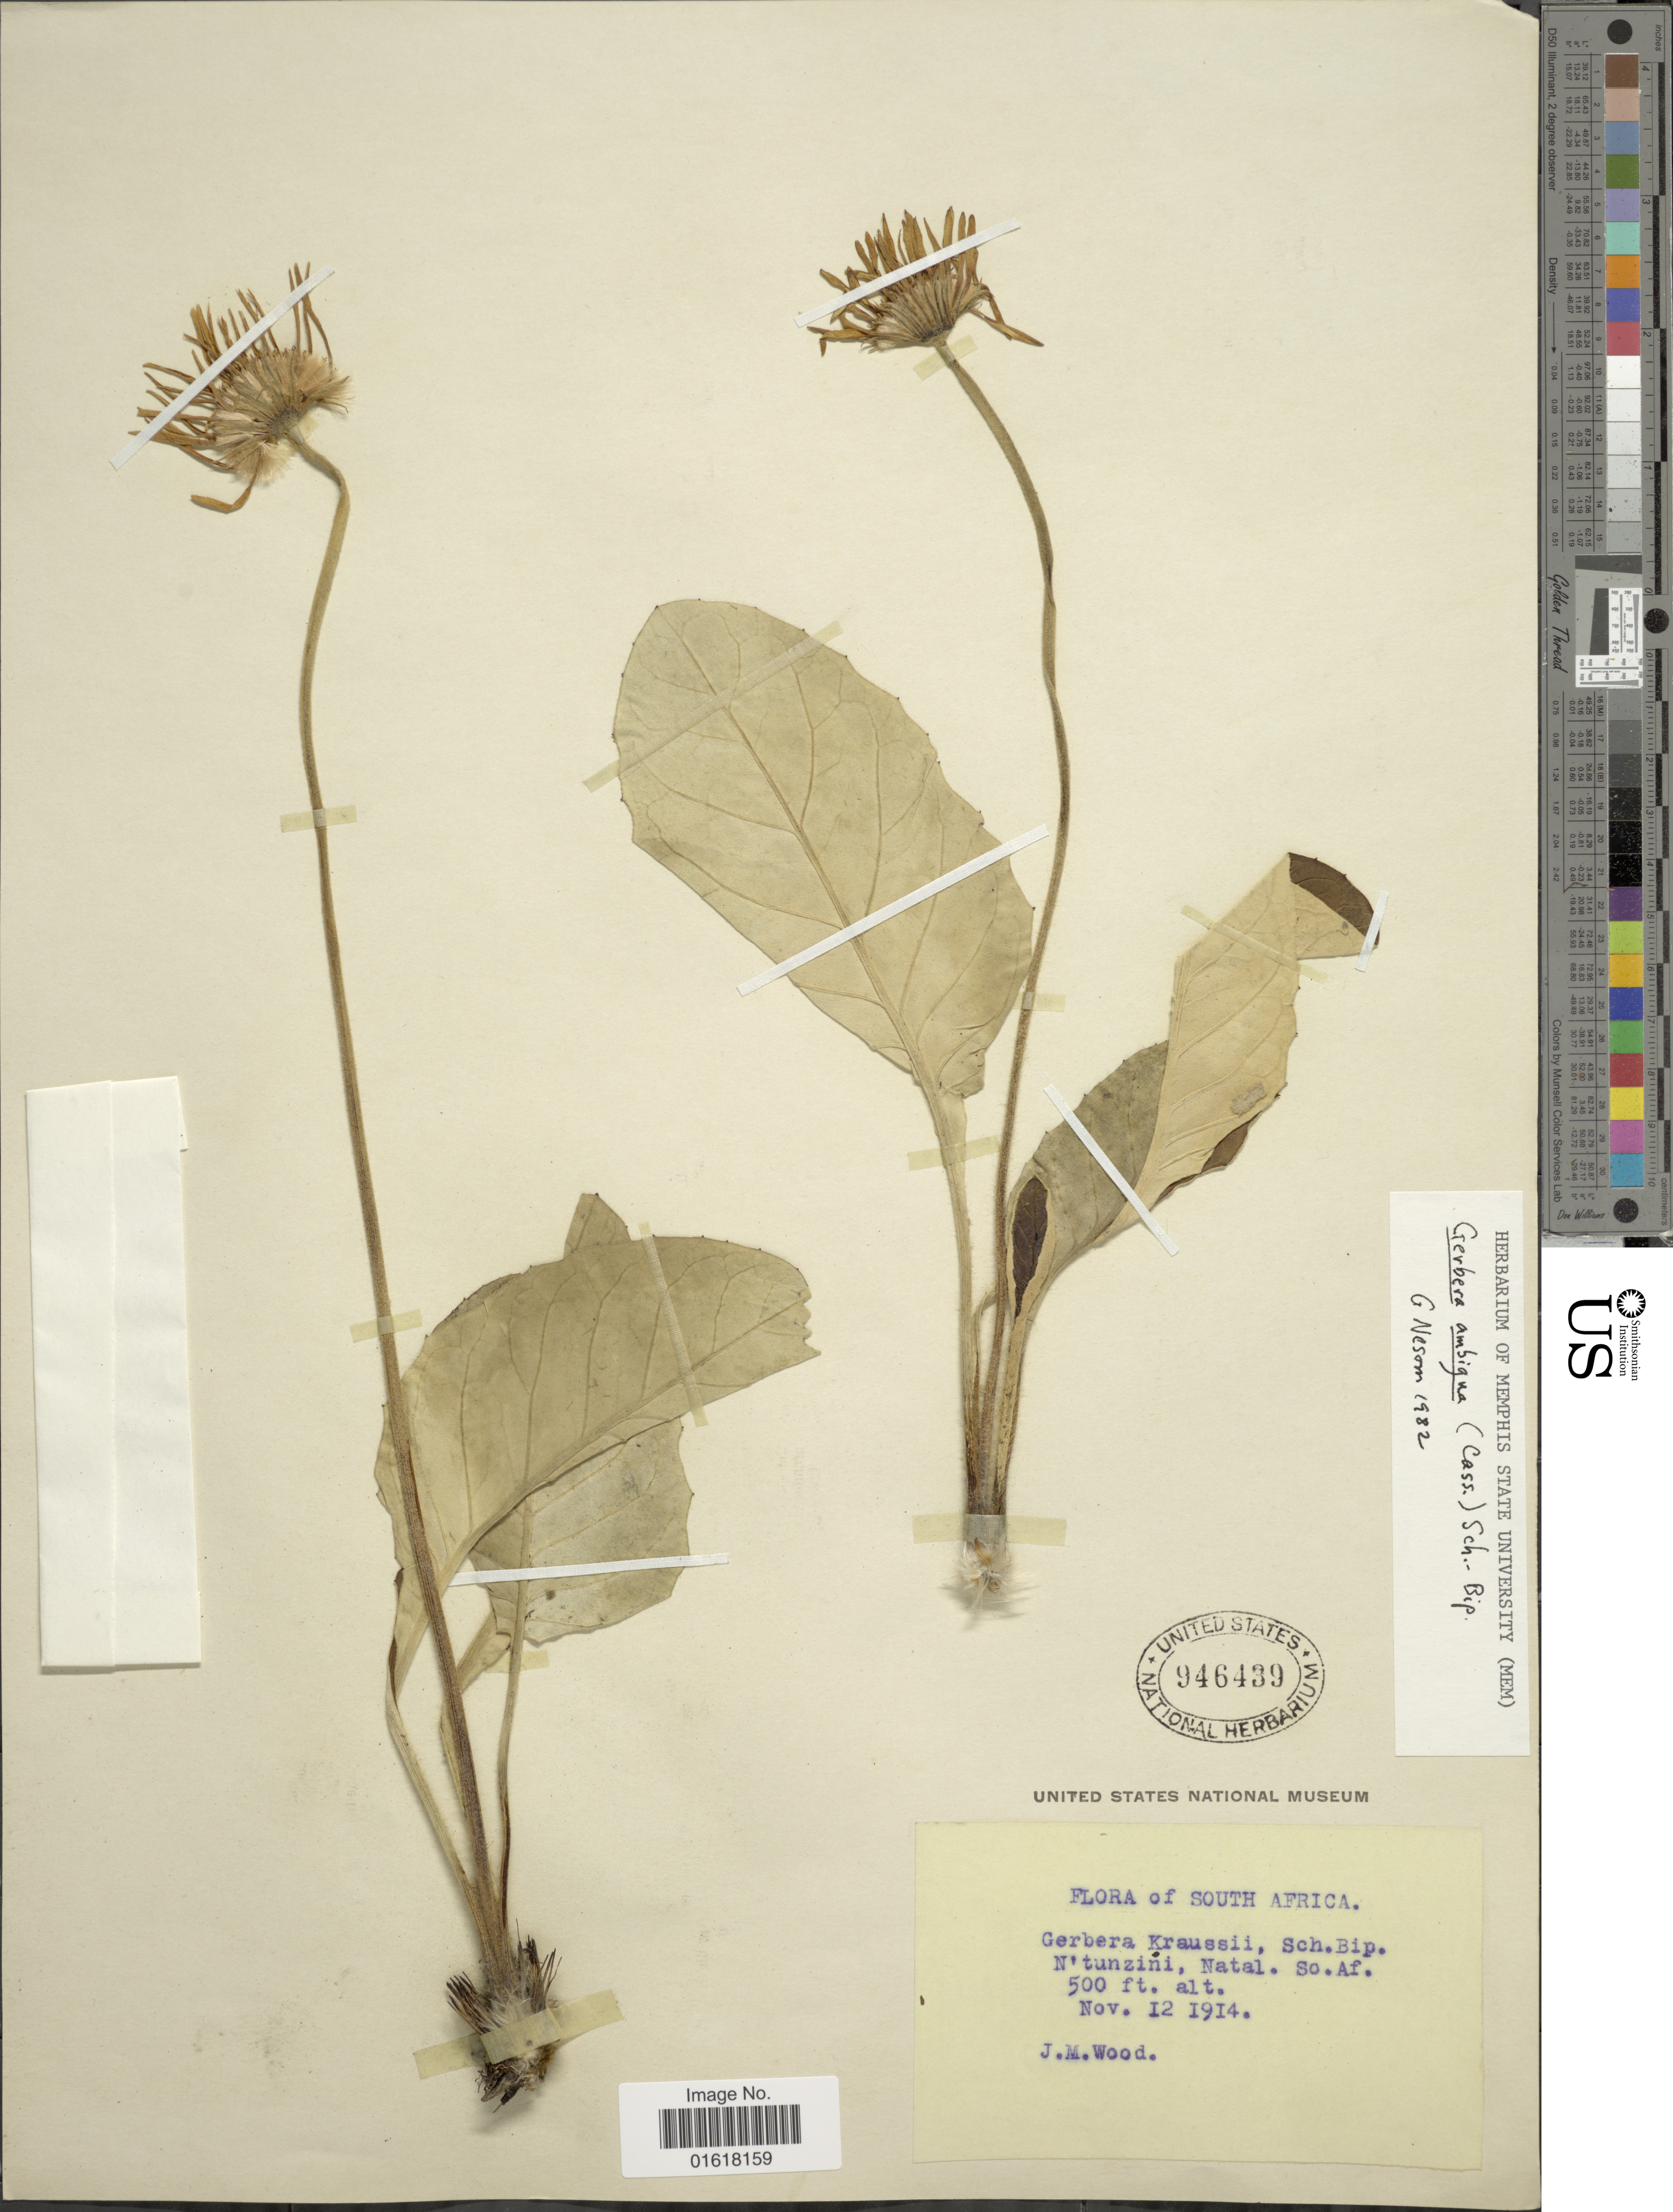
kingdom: Plantae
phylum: Tracheophyta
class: Magnoliopsida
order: Asterales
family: Asteraceae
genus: Gerbera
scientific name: Gerbera ambigua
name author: (Cass.) Sch. Bip.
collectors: J. M. Wood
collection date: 1914-11-12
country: South Africa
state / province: KwaZulu-Natal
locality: N'tunzini, Natal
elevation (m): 152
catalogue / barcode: US 946439